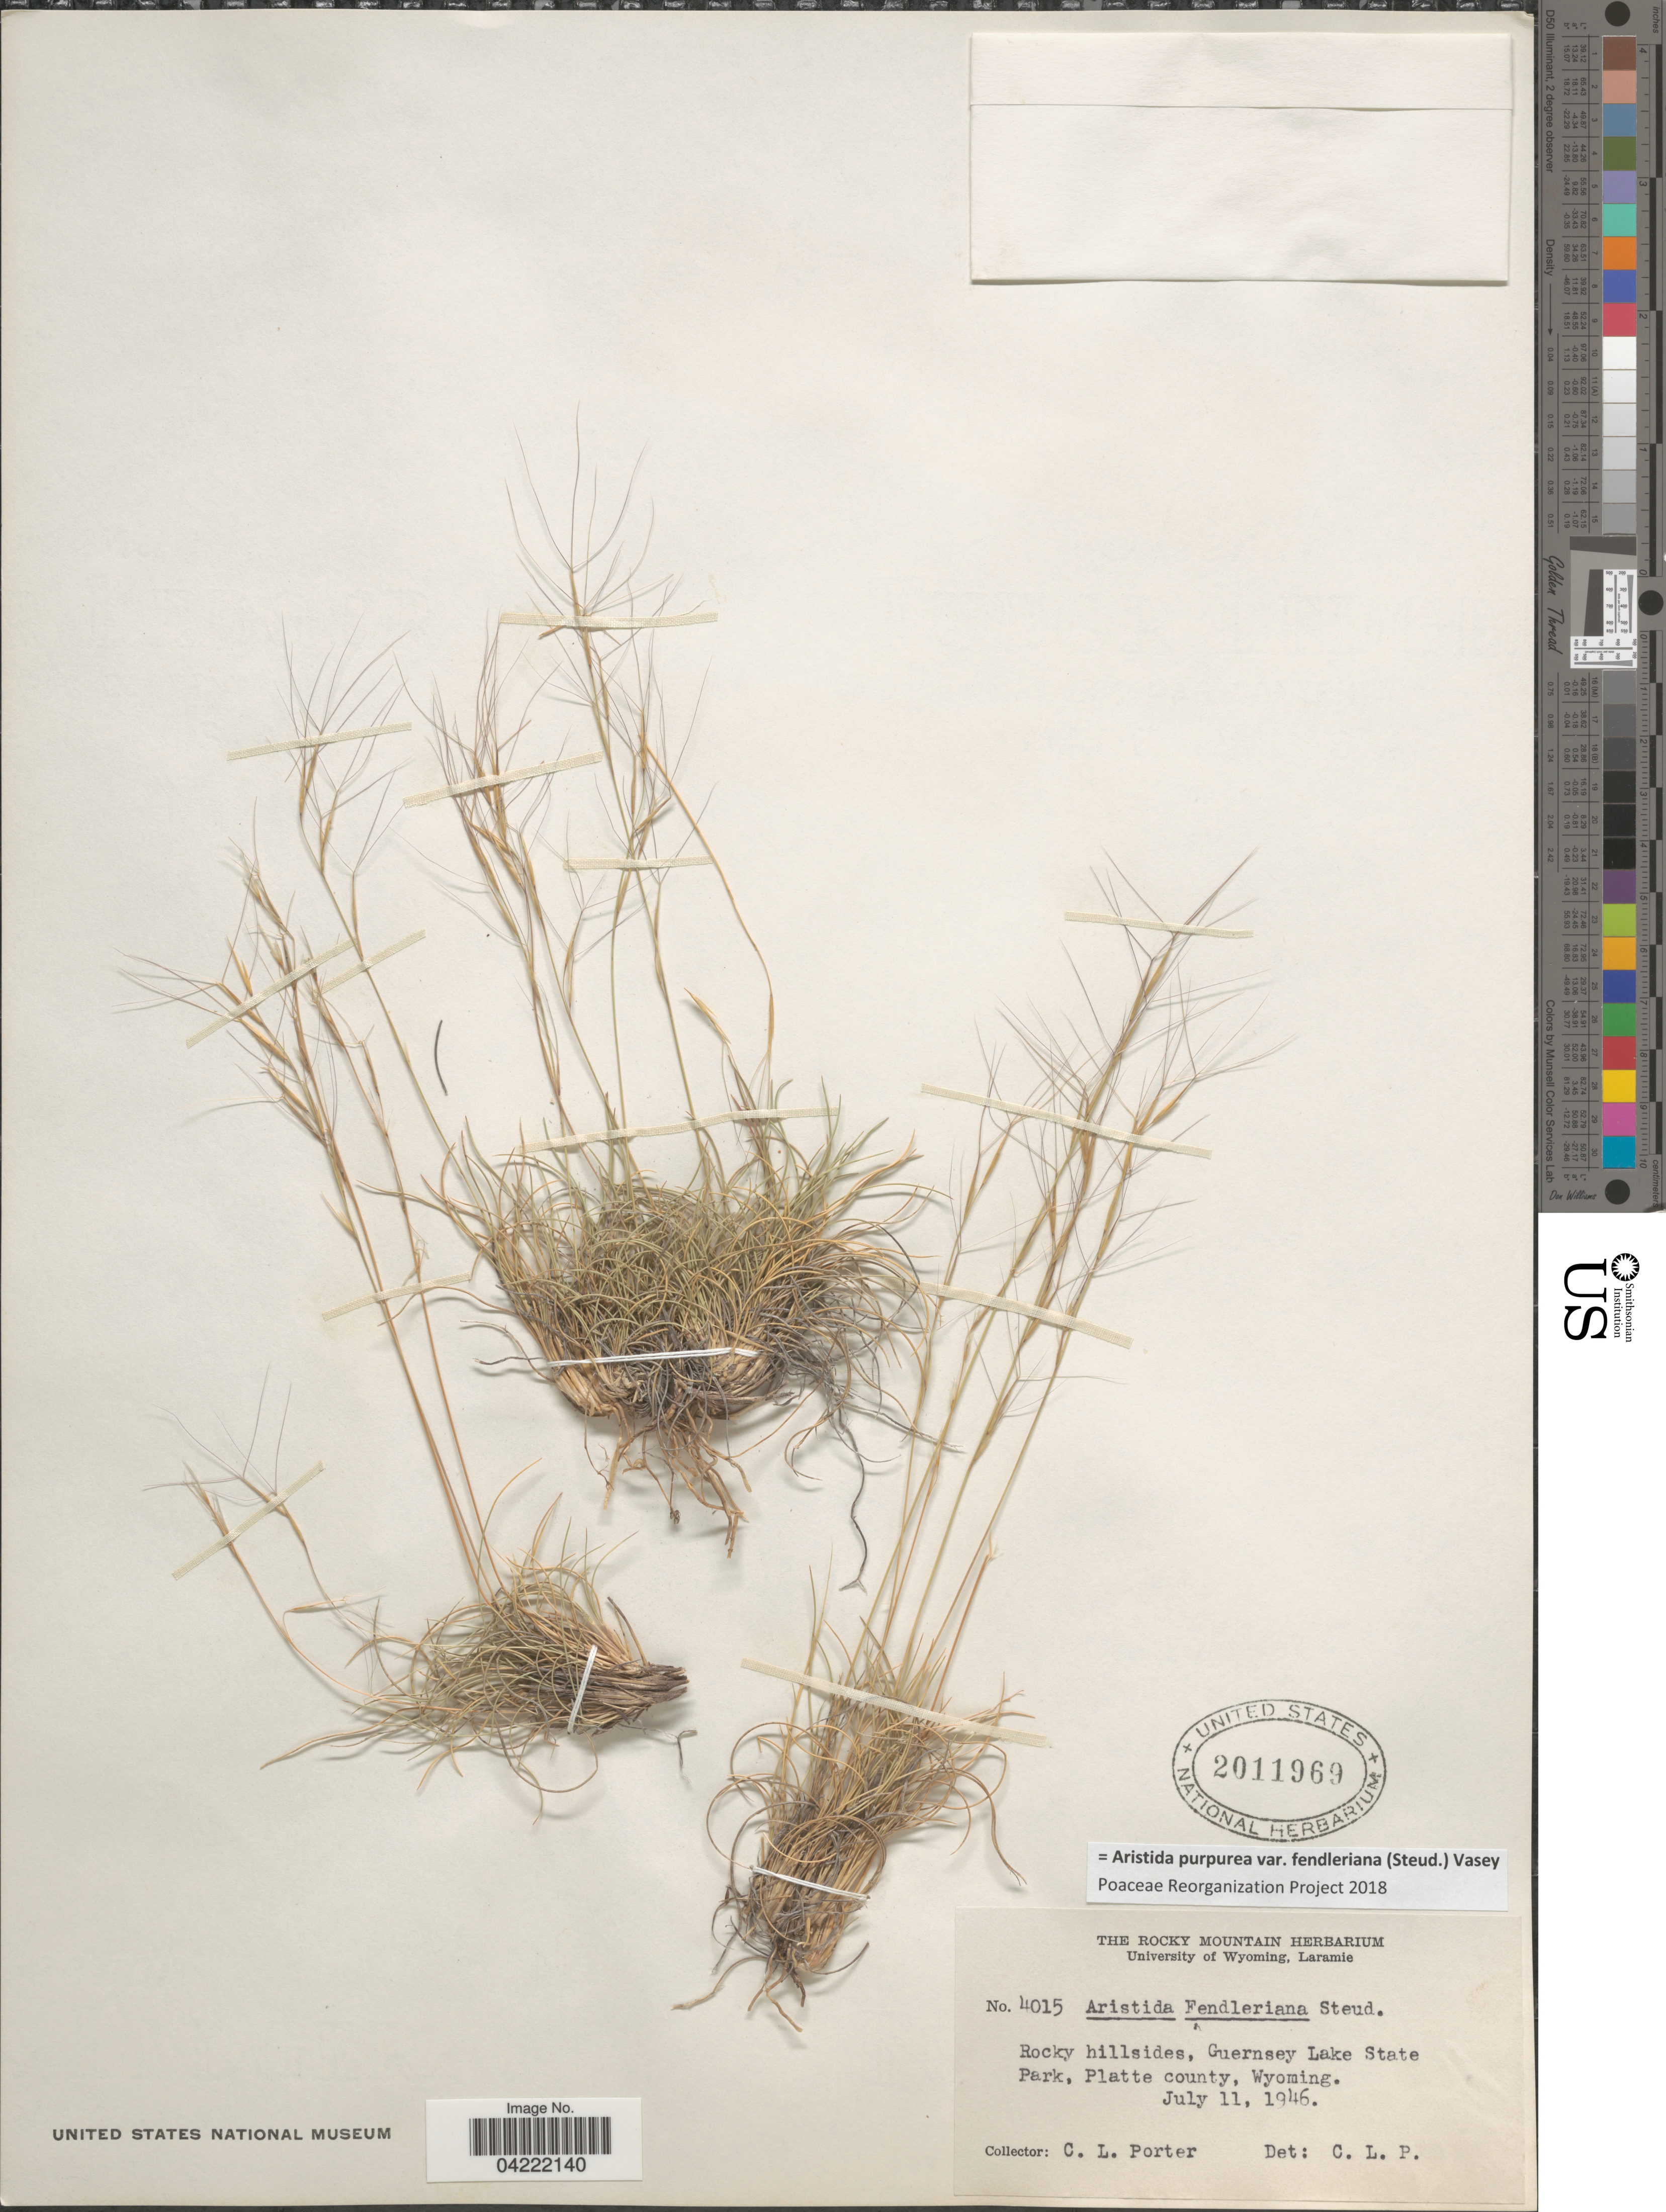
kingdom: Plantae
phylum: Tracheophyta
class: Liliopsida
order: Poales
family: Poaceae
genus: Aristida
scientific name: Aristida purpurea var. fendleriana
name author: (Steud.) Vasey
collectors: C. L. Porter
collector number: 4015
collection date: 1946-07-11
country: United States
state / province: Wyoming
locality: Rocky hillsides, Guernsey Lake State Park, Platte county.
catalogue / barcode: US 2011969